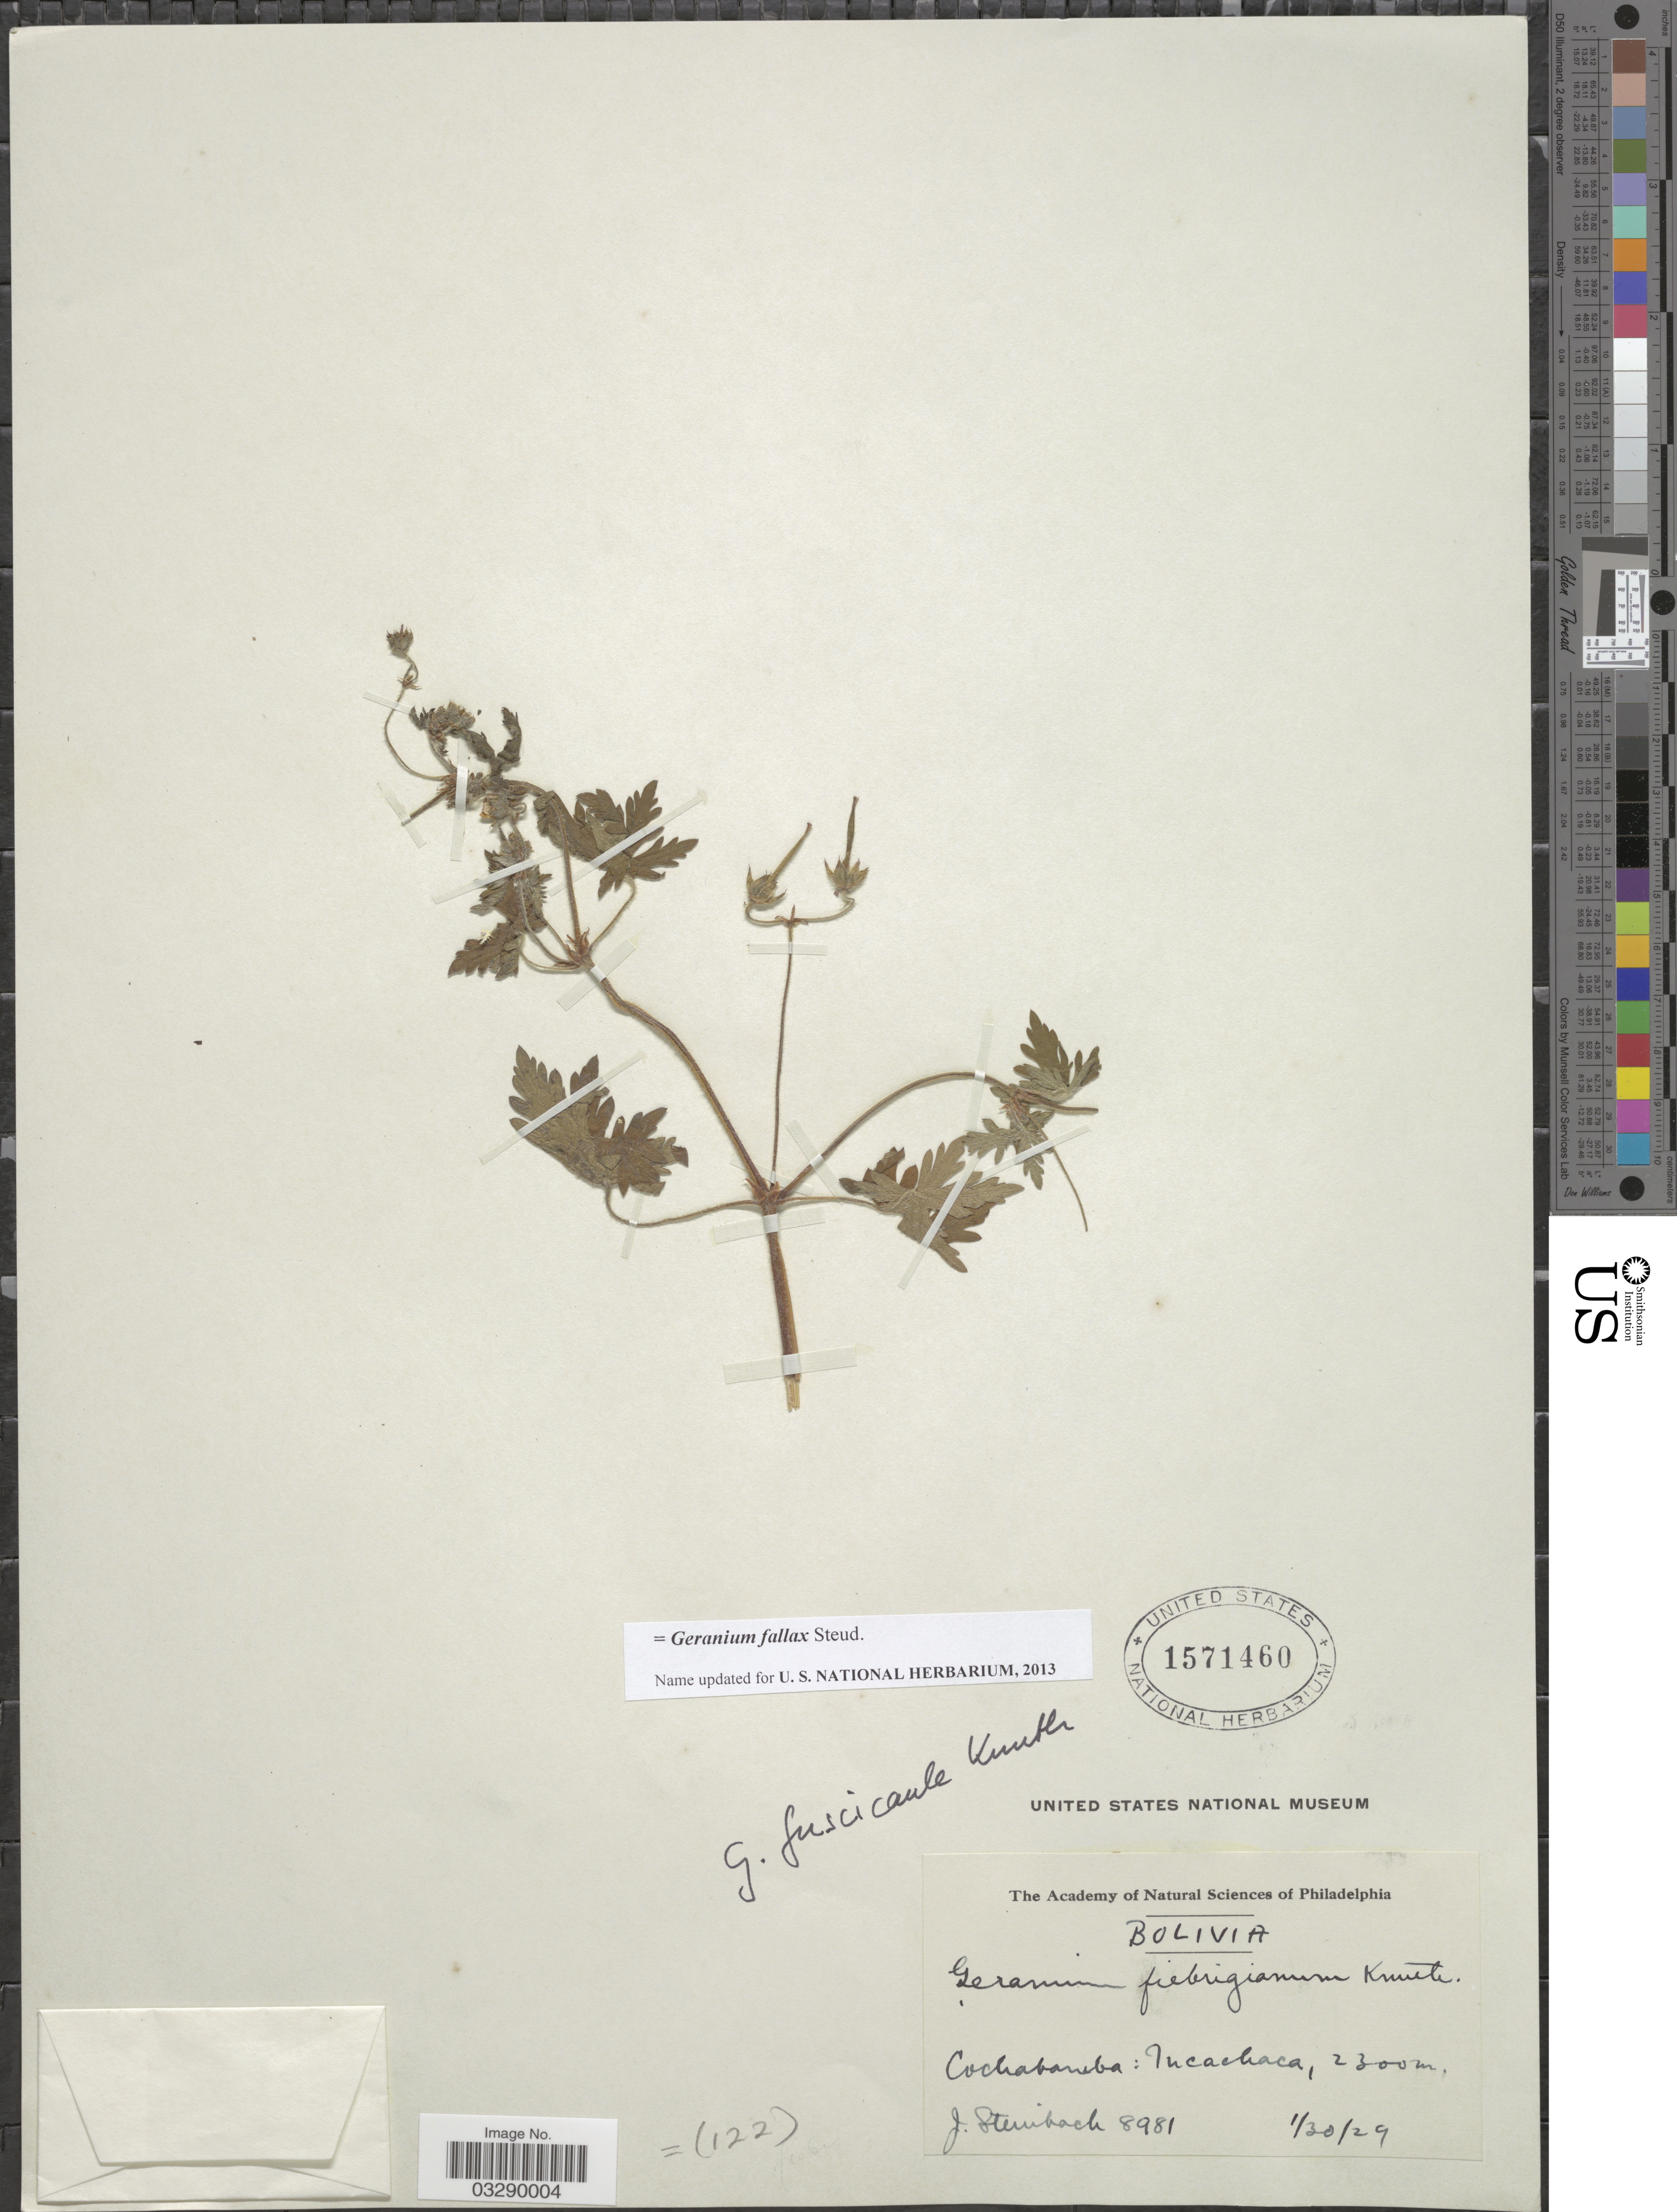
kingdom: Plantae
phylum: Tracheophyta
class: Magnoliopsida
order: Geraniales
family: Geraniaceae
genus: Geranium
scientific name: Geranium fallax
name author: Steud.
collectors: J. Steinbach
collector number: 8981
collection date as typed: Transcribed d/m/y: 30/1/29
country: Bolivia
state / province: Cochabamba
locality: Incachaca.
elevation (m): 2300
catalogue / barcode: US 1571460